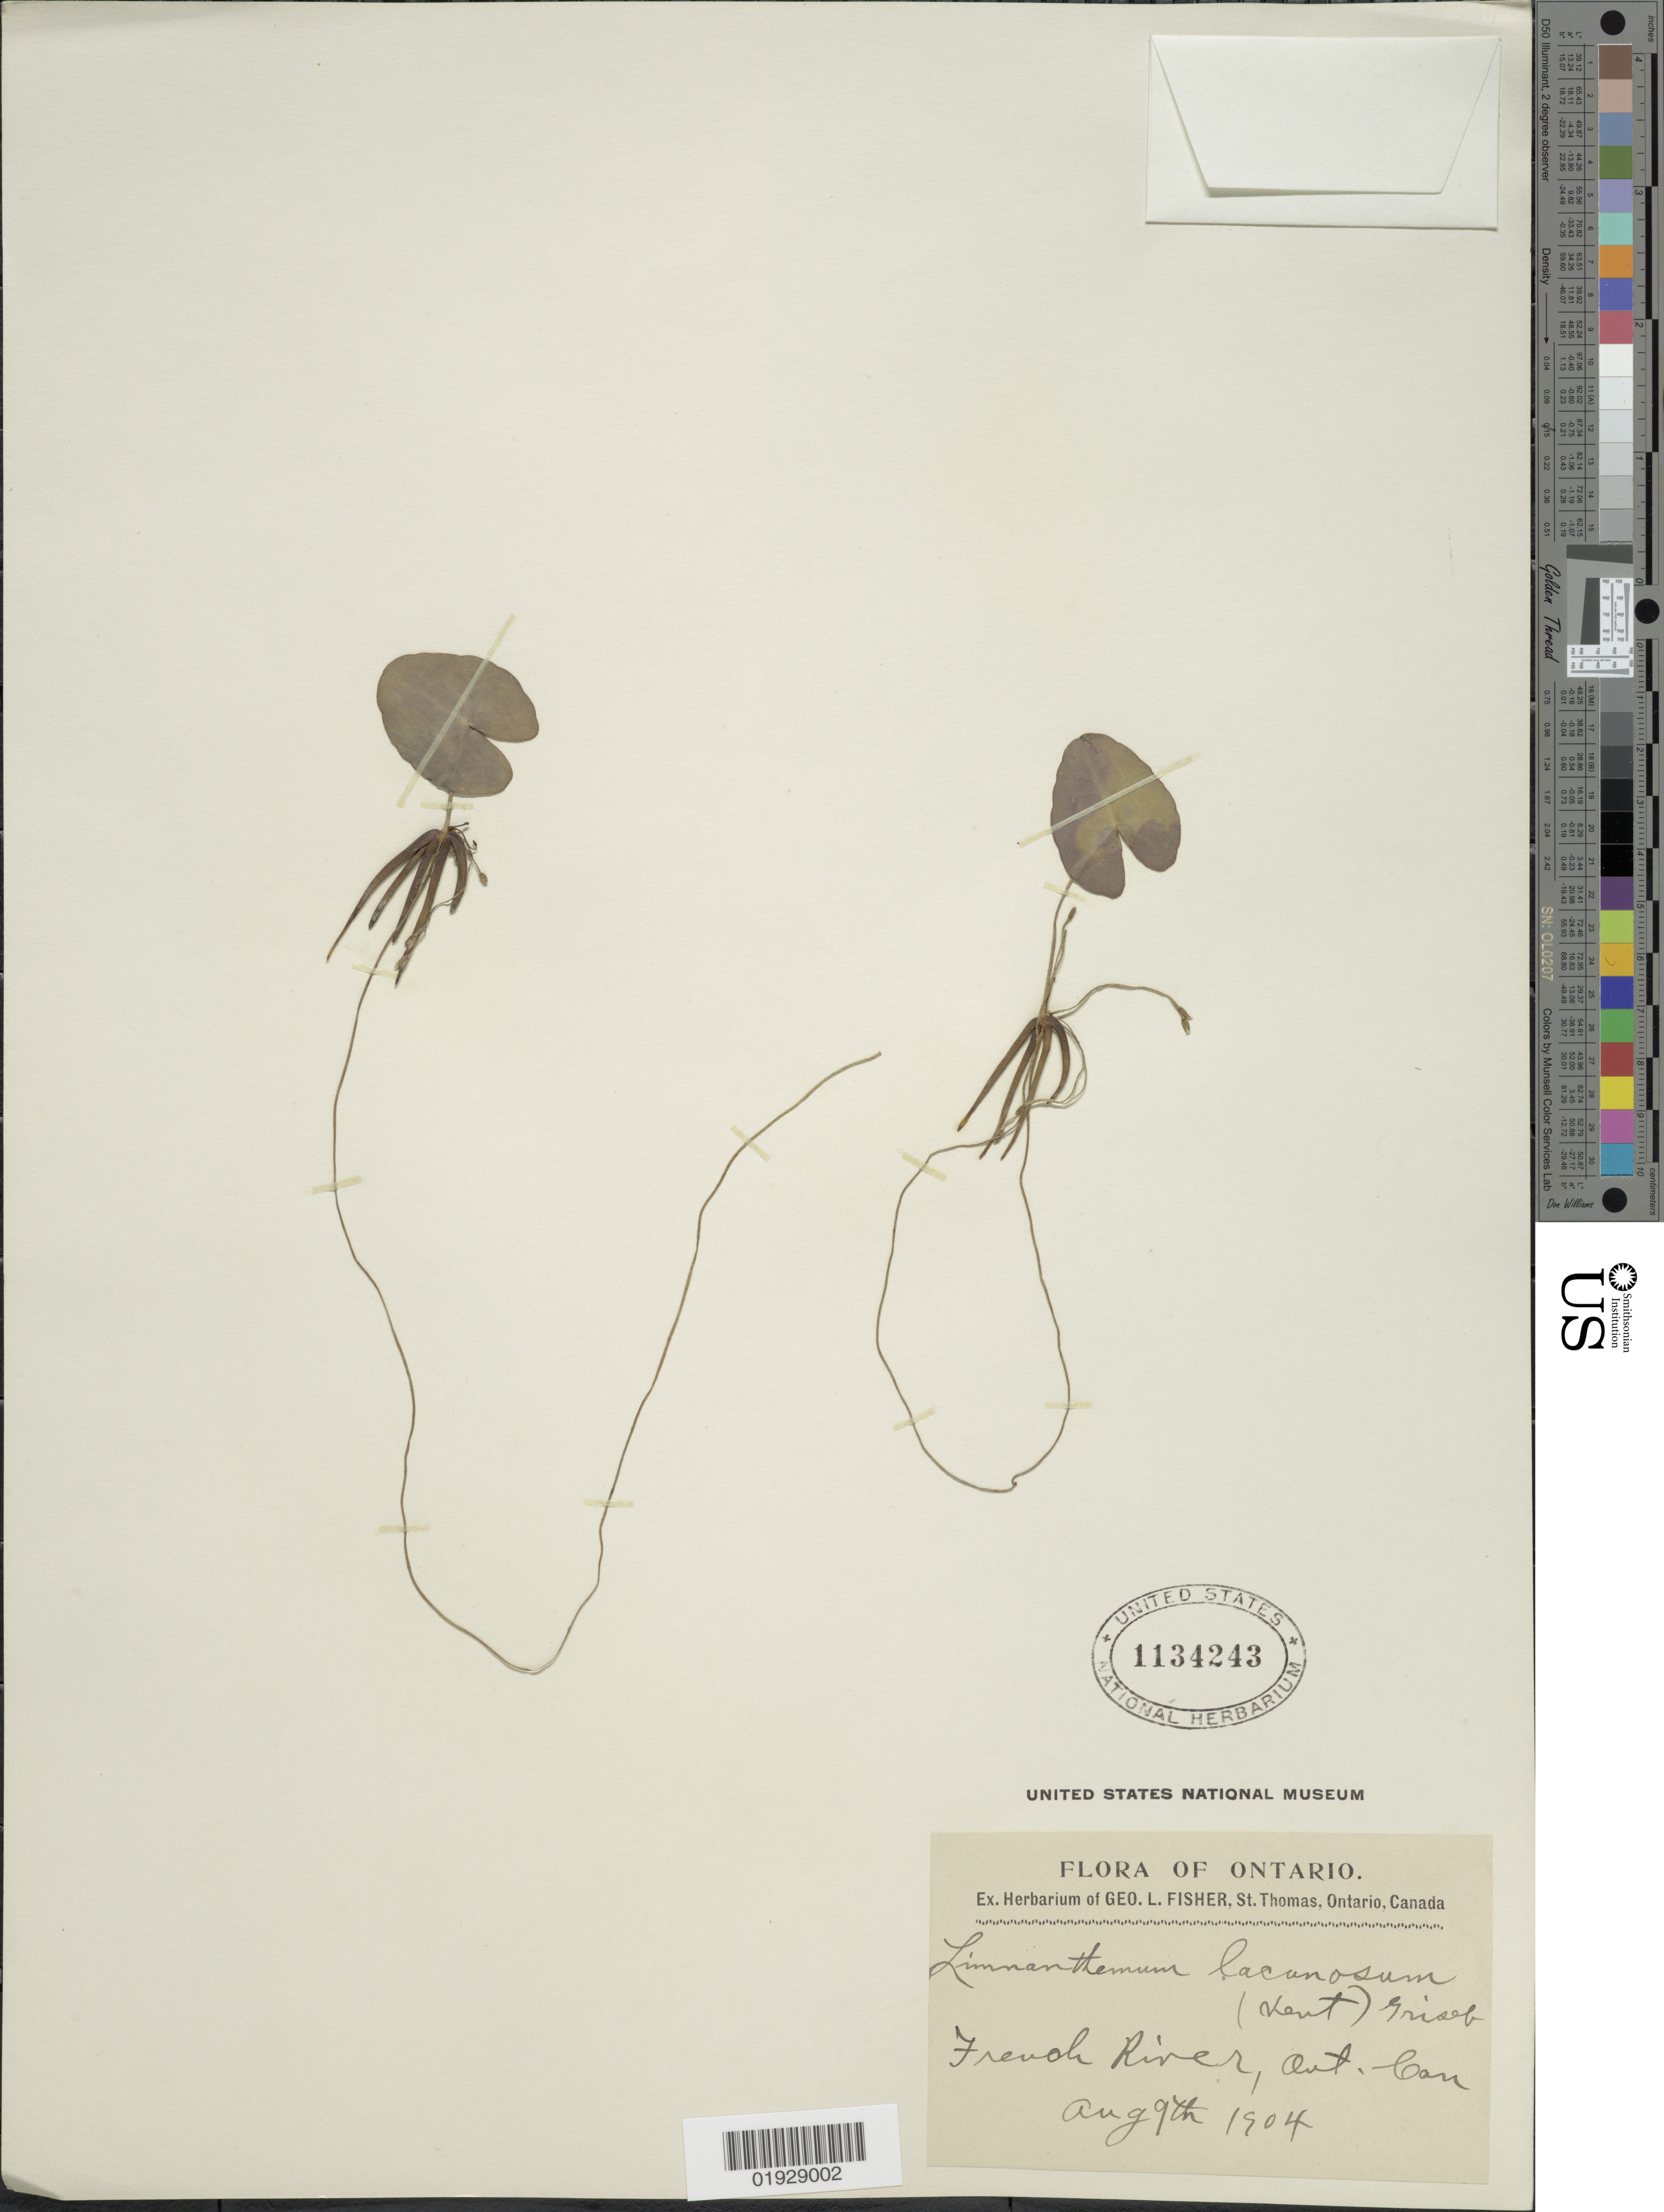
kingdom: Plantae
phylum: Tracheophyta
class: Magnoliopsida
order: Asterales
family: Menyanthaceae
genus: Nymphoides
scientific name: Nymphoides lacunosum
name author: Fernald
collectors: ex herb. Geo L. Fisher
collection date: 1904-08-09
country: Canada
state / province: Ontario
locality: French River, Ont. Can.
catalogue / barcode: US 1134243